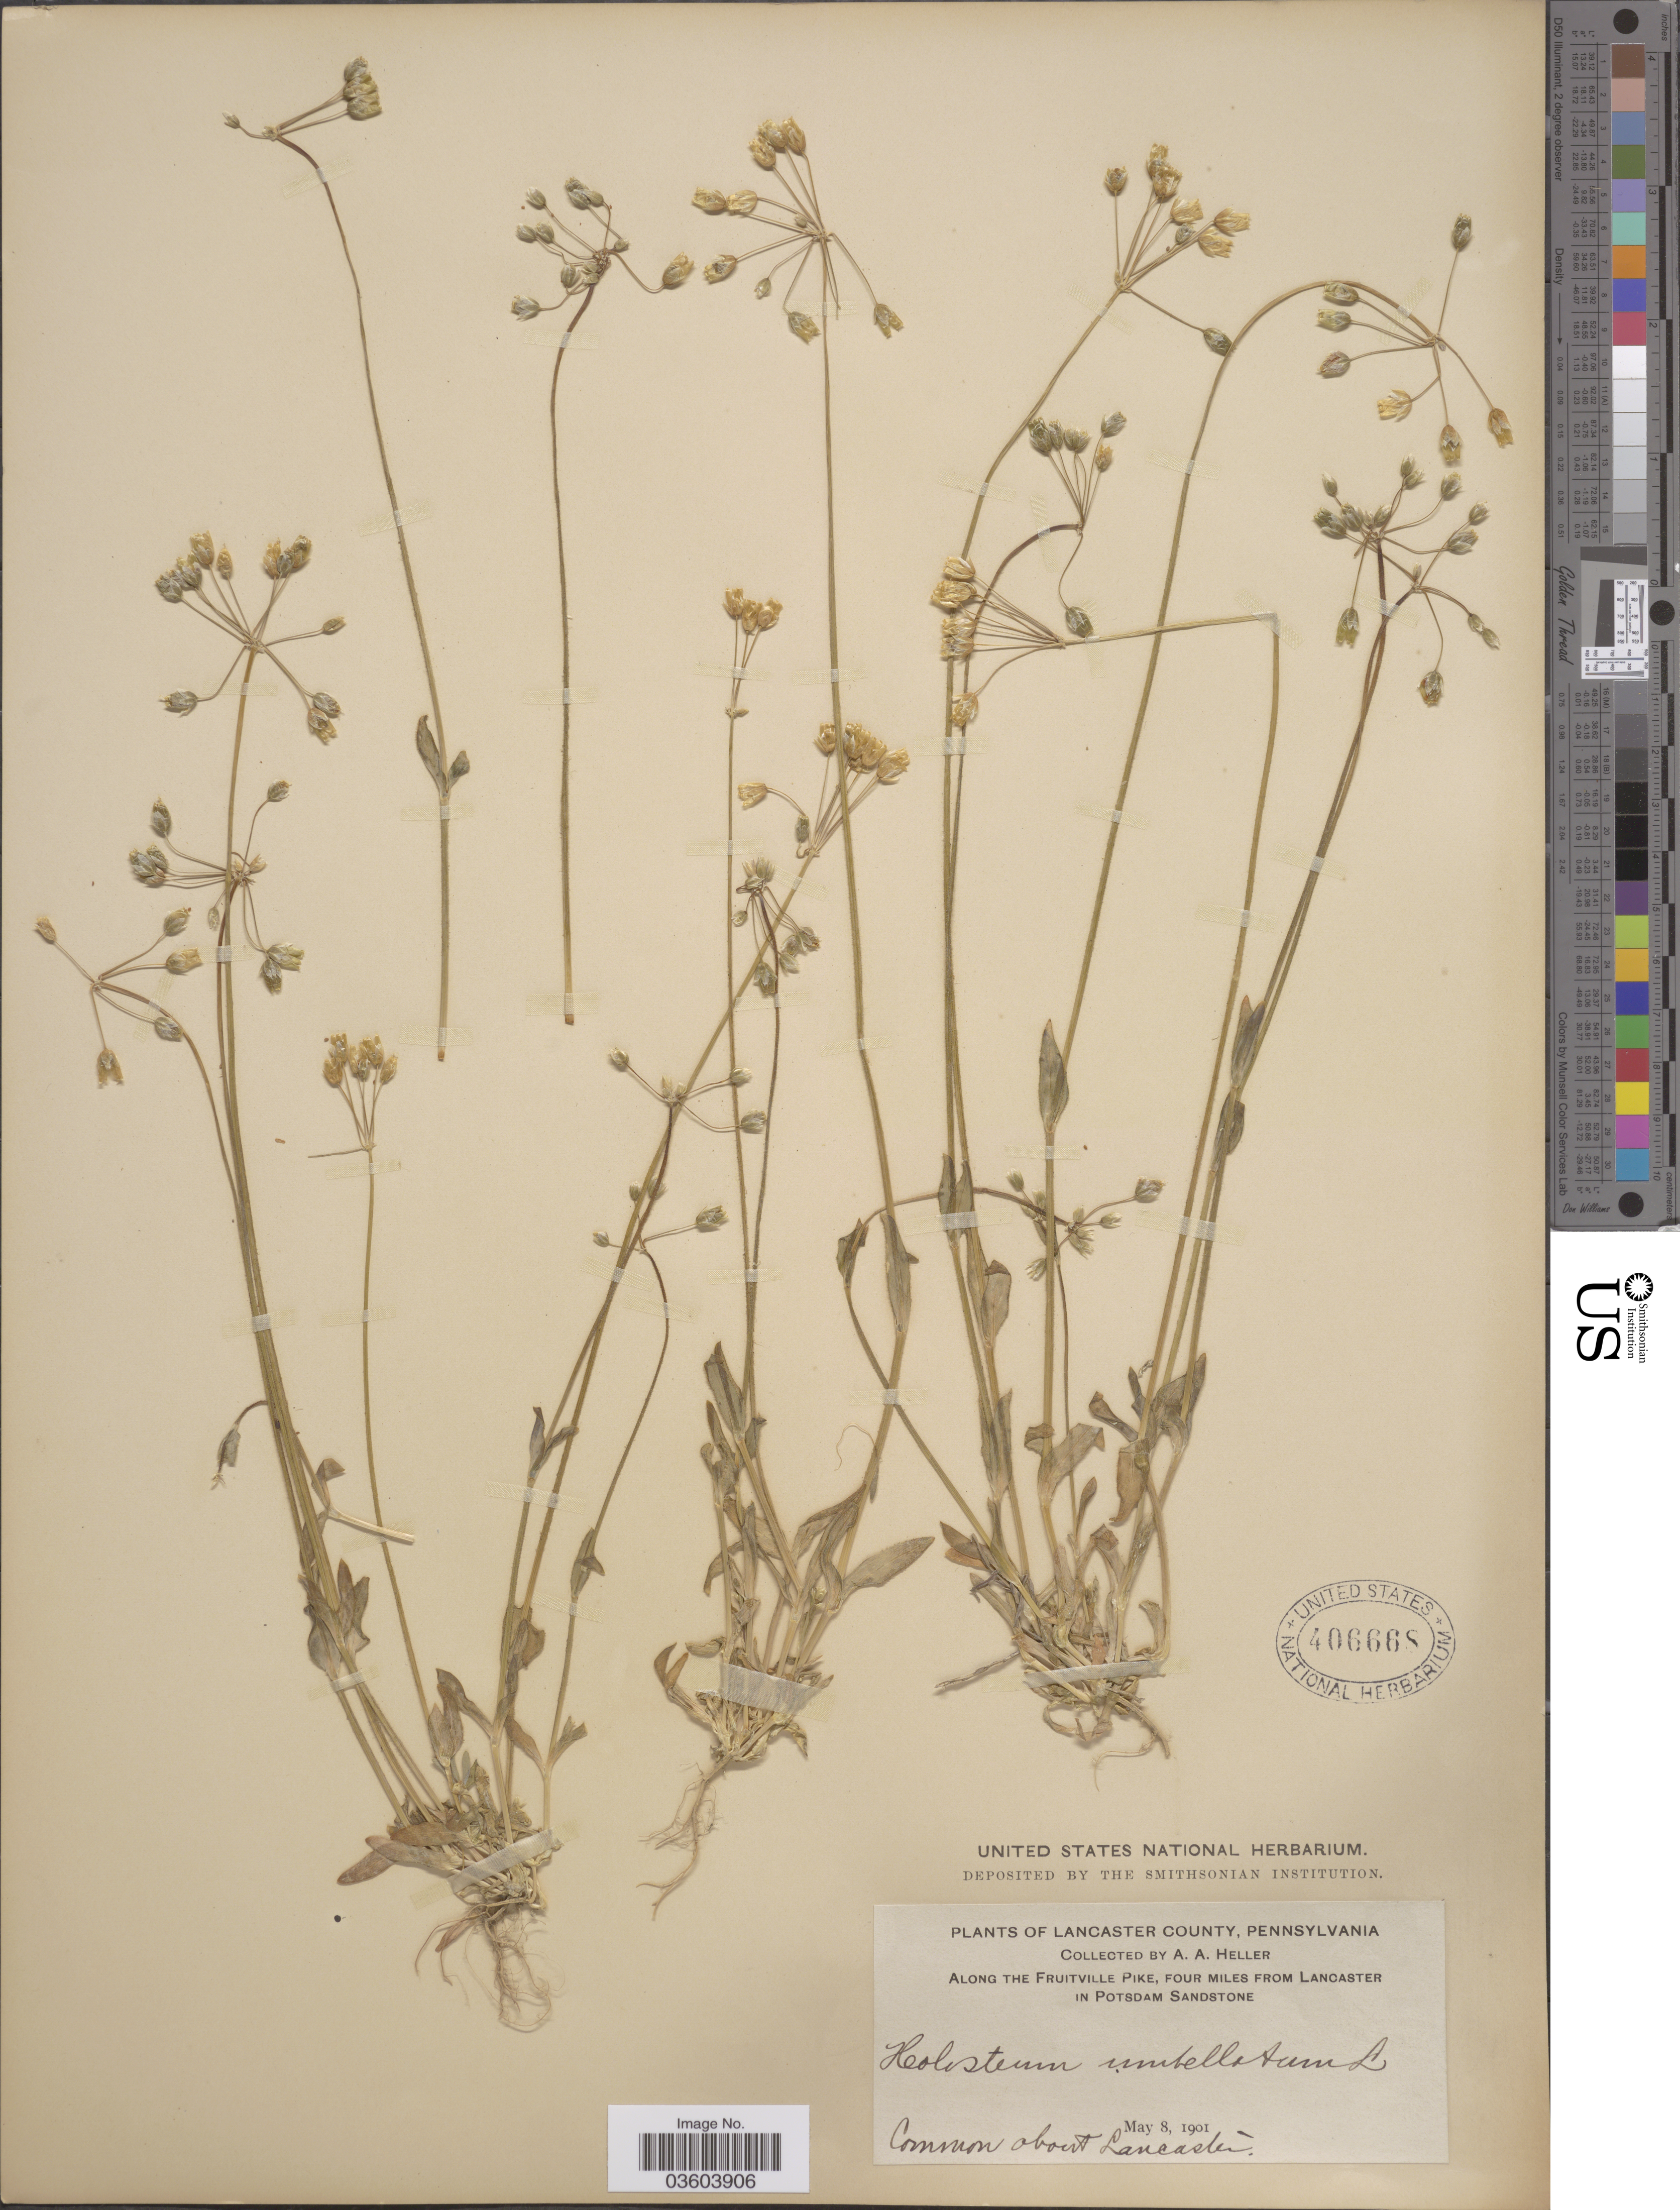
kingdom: Plantae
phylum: Tracheophyta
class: Magnoliopsida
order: Caryophyllales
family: Caryophyllaceae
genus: Holosteum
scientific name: Holosteum umbellatum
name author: L.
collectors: A. A. Heller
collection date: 1901-05-08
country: United States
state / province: Pennsylvania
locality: Lancaster County. Along the Fruitville Pike, four miles from Lancaster in Potsdam sandstone. Common about Lancaster.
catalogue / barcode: US 406668